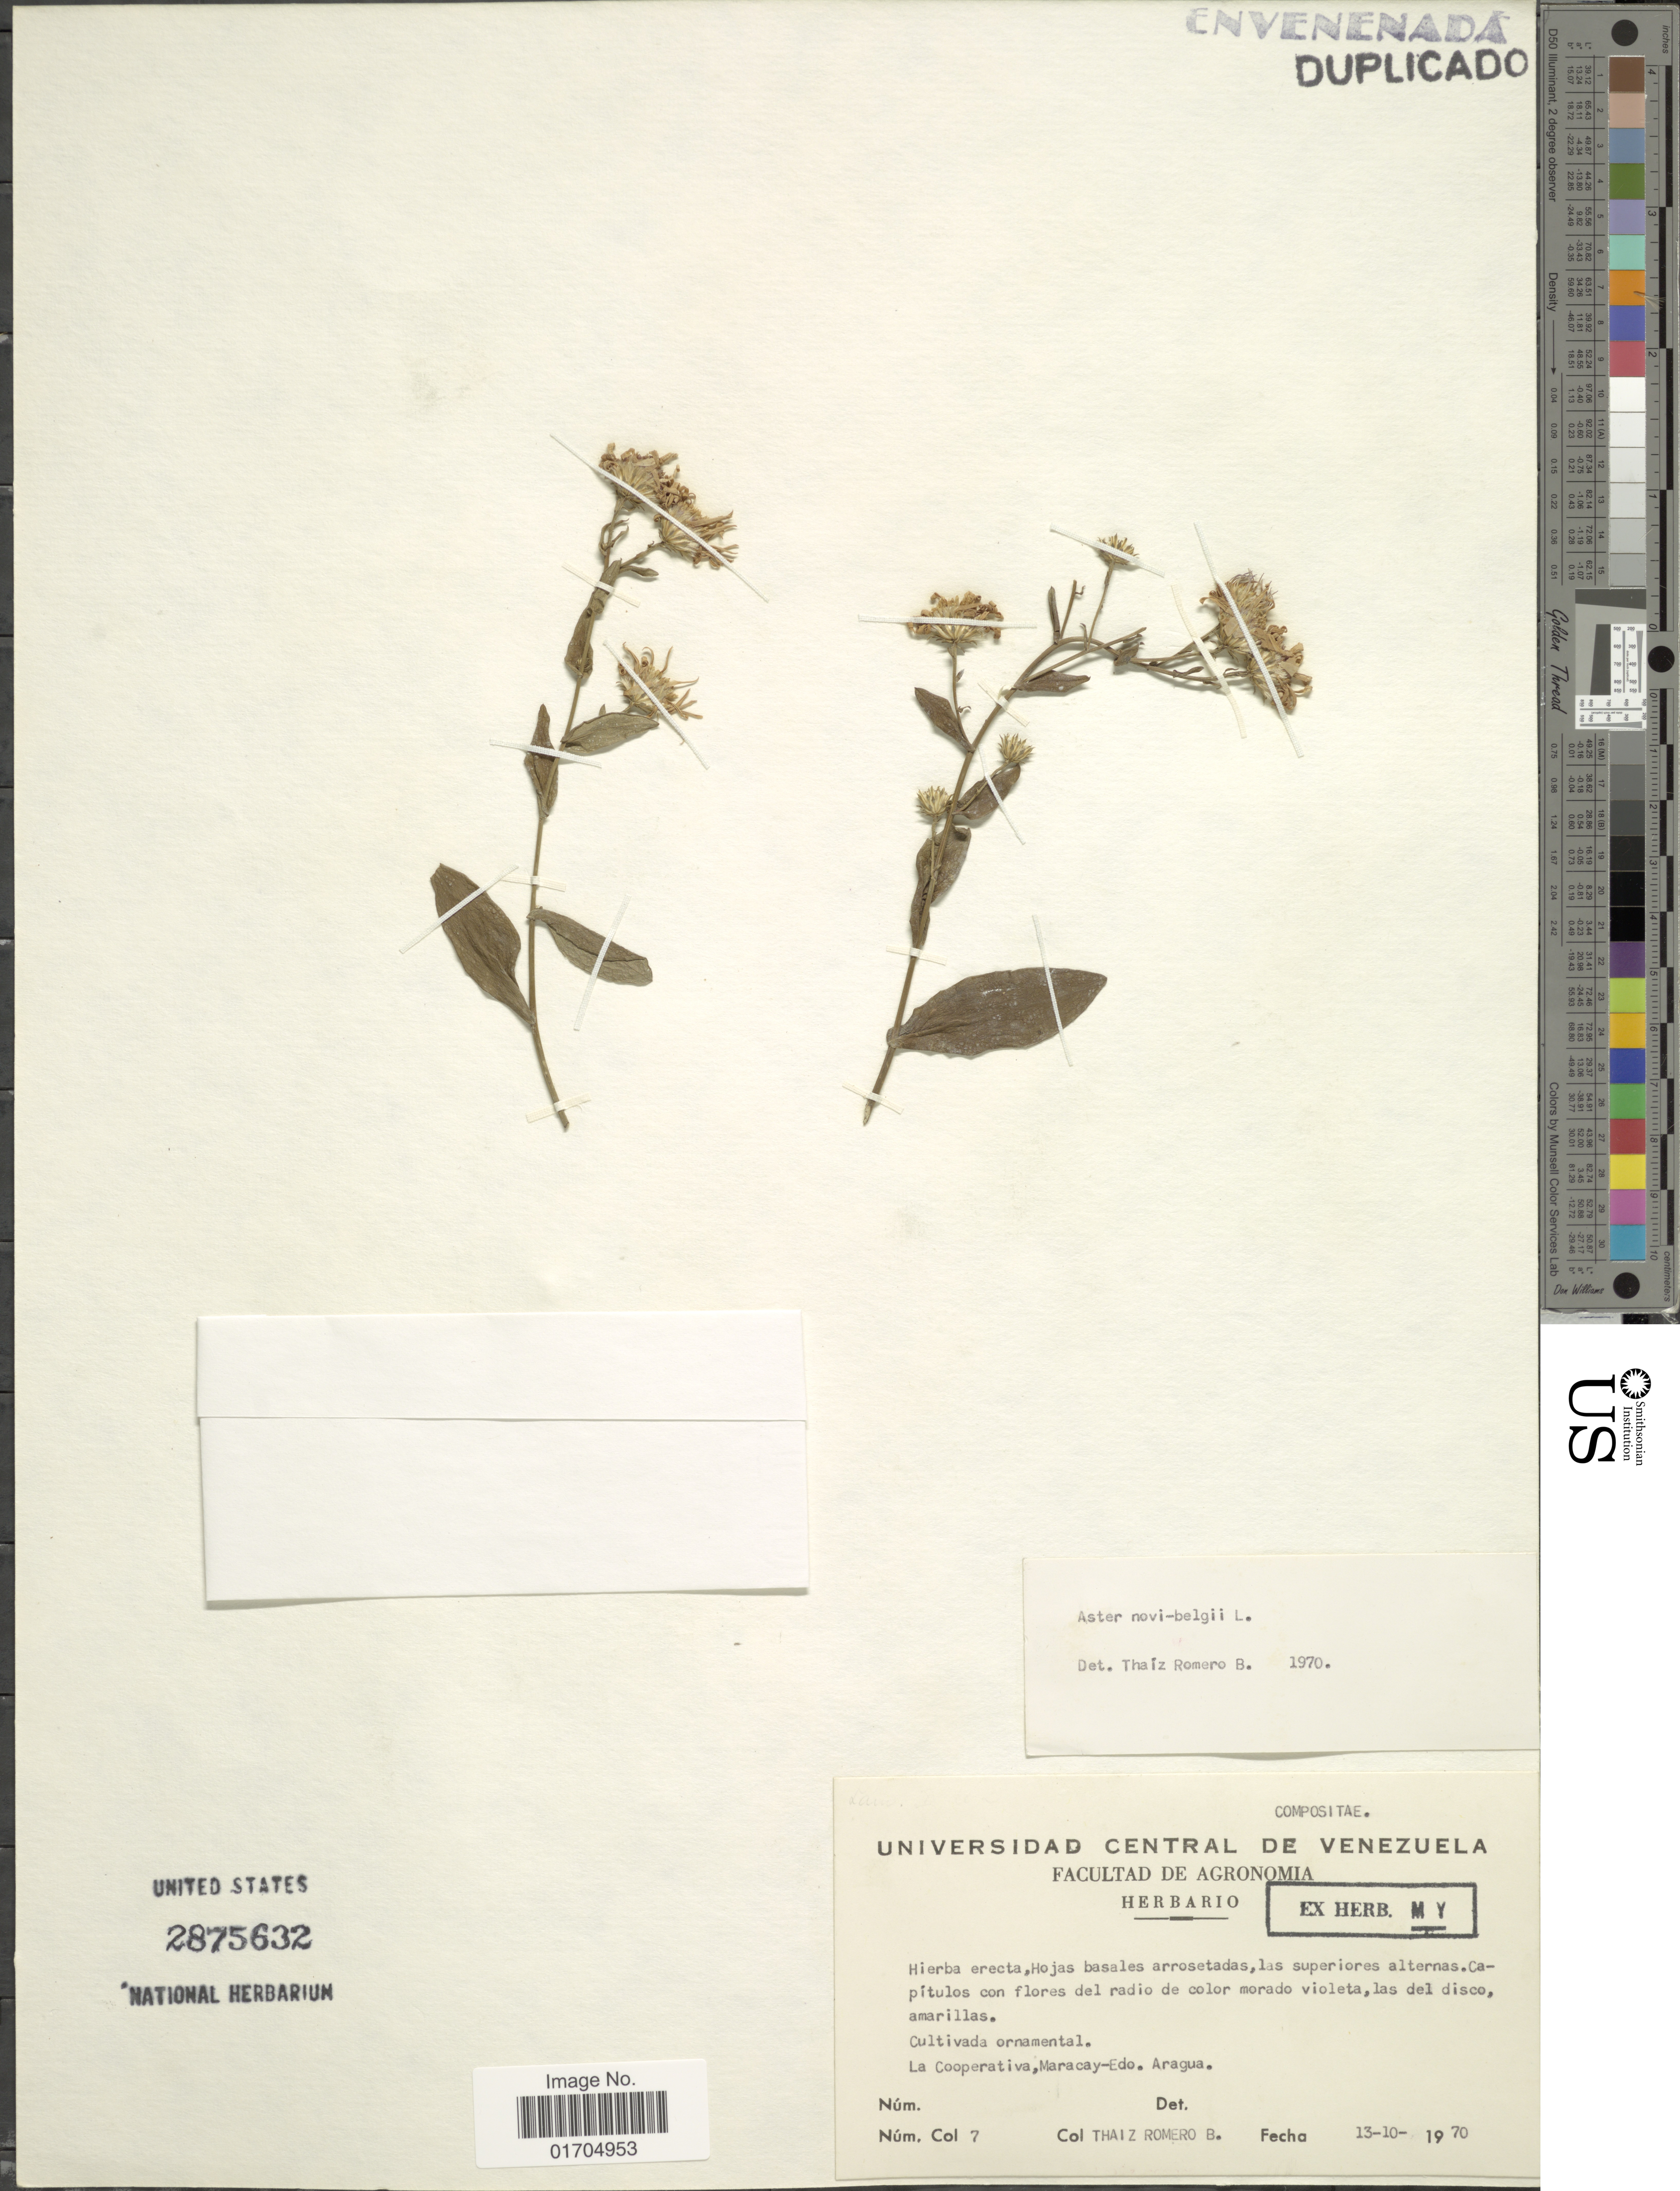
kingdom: Plantae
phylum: Tracheophyta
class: Magnoliopsida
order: Asterales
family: Asteraceae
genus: Symphyotrichum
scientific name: Symphyotrichum novi-belgii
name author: (L.) G.L. Nesom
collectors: T. Romero B.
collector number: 7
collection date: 1970-10-13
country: Venezuela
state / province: Aragua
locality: Cultivada ornamental, La Cooperativa, Maracay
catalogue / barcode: US 2875632